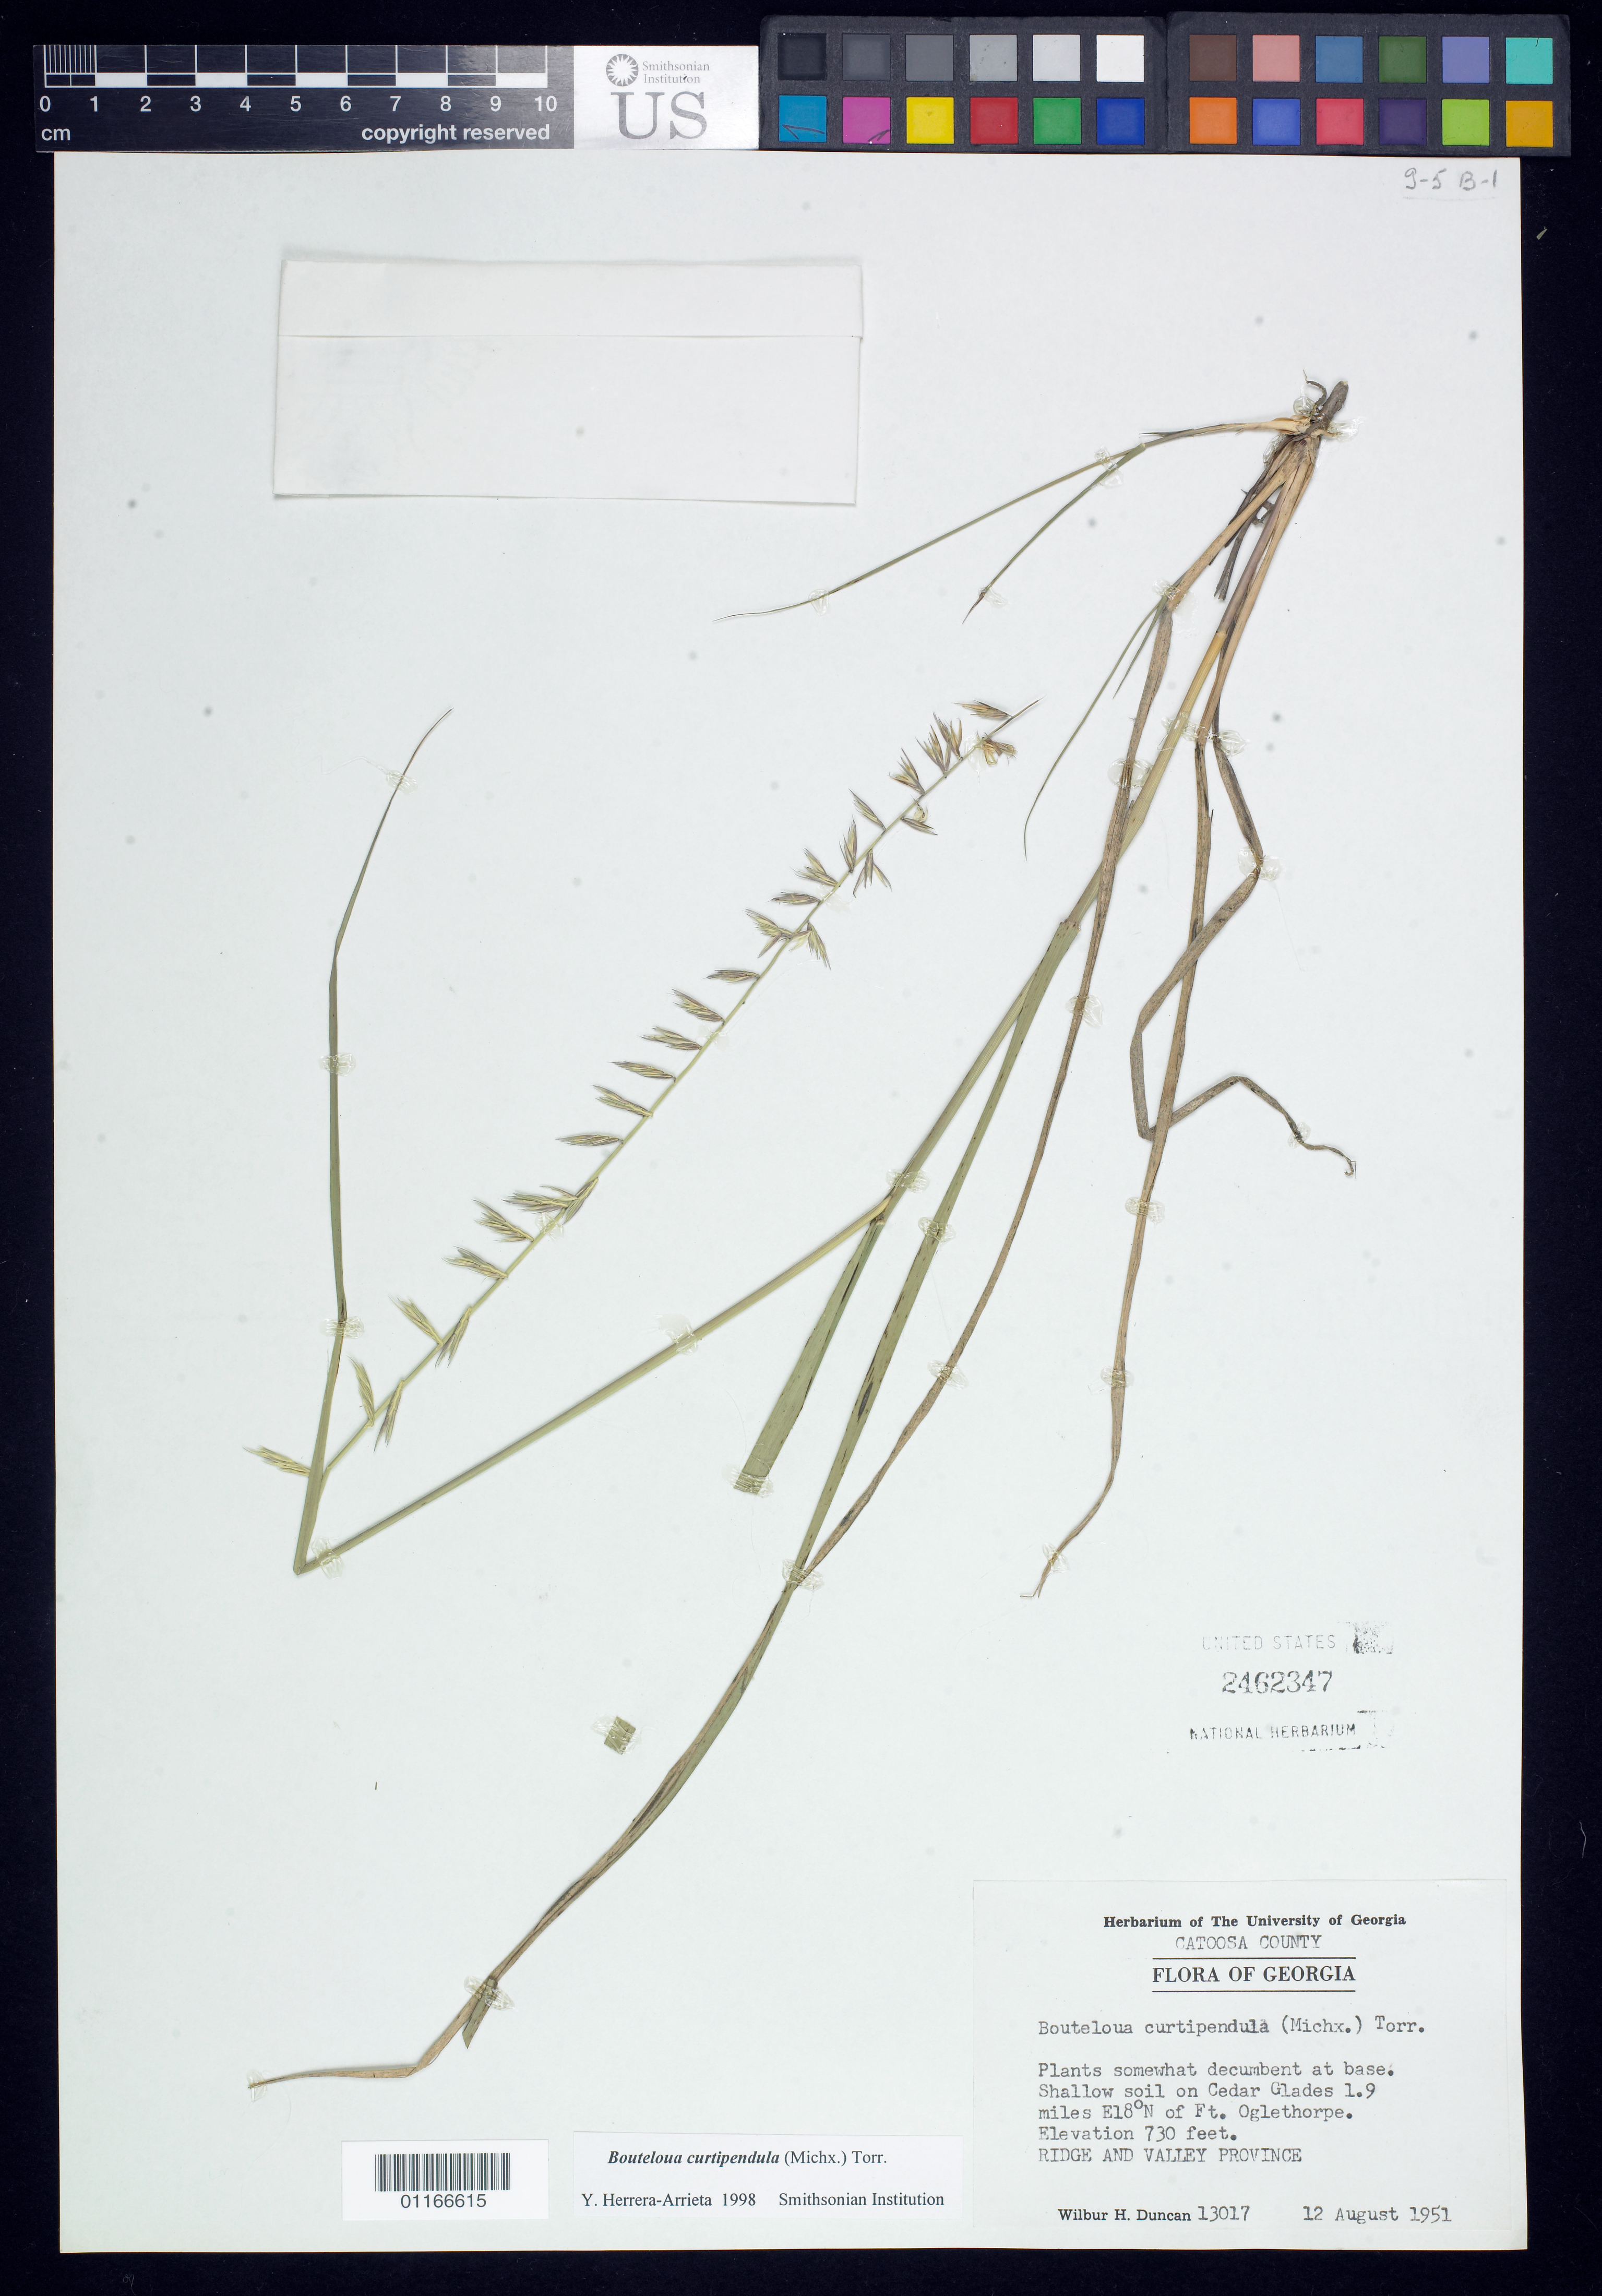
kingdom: Plantae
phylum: Tracheophyta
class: Liliopsida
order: Poales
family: Poaceae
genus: Bouteloua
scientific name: Bouteloua curtipendula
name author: (Michx.) Torr.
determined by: Herrera Arrieta, Y., (CIIDIR), Instituto Politecnico Nacional (MEXICO)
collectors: W. H. Duncan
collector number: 13017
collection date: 1951-08-12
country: United States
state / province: Georgia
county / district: Catoosa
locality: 1.9 miles E18N of Ft. Oglethorpe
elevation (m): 223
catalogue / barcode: US 2462347